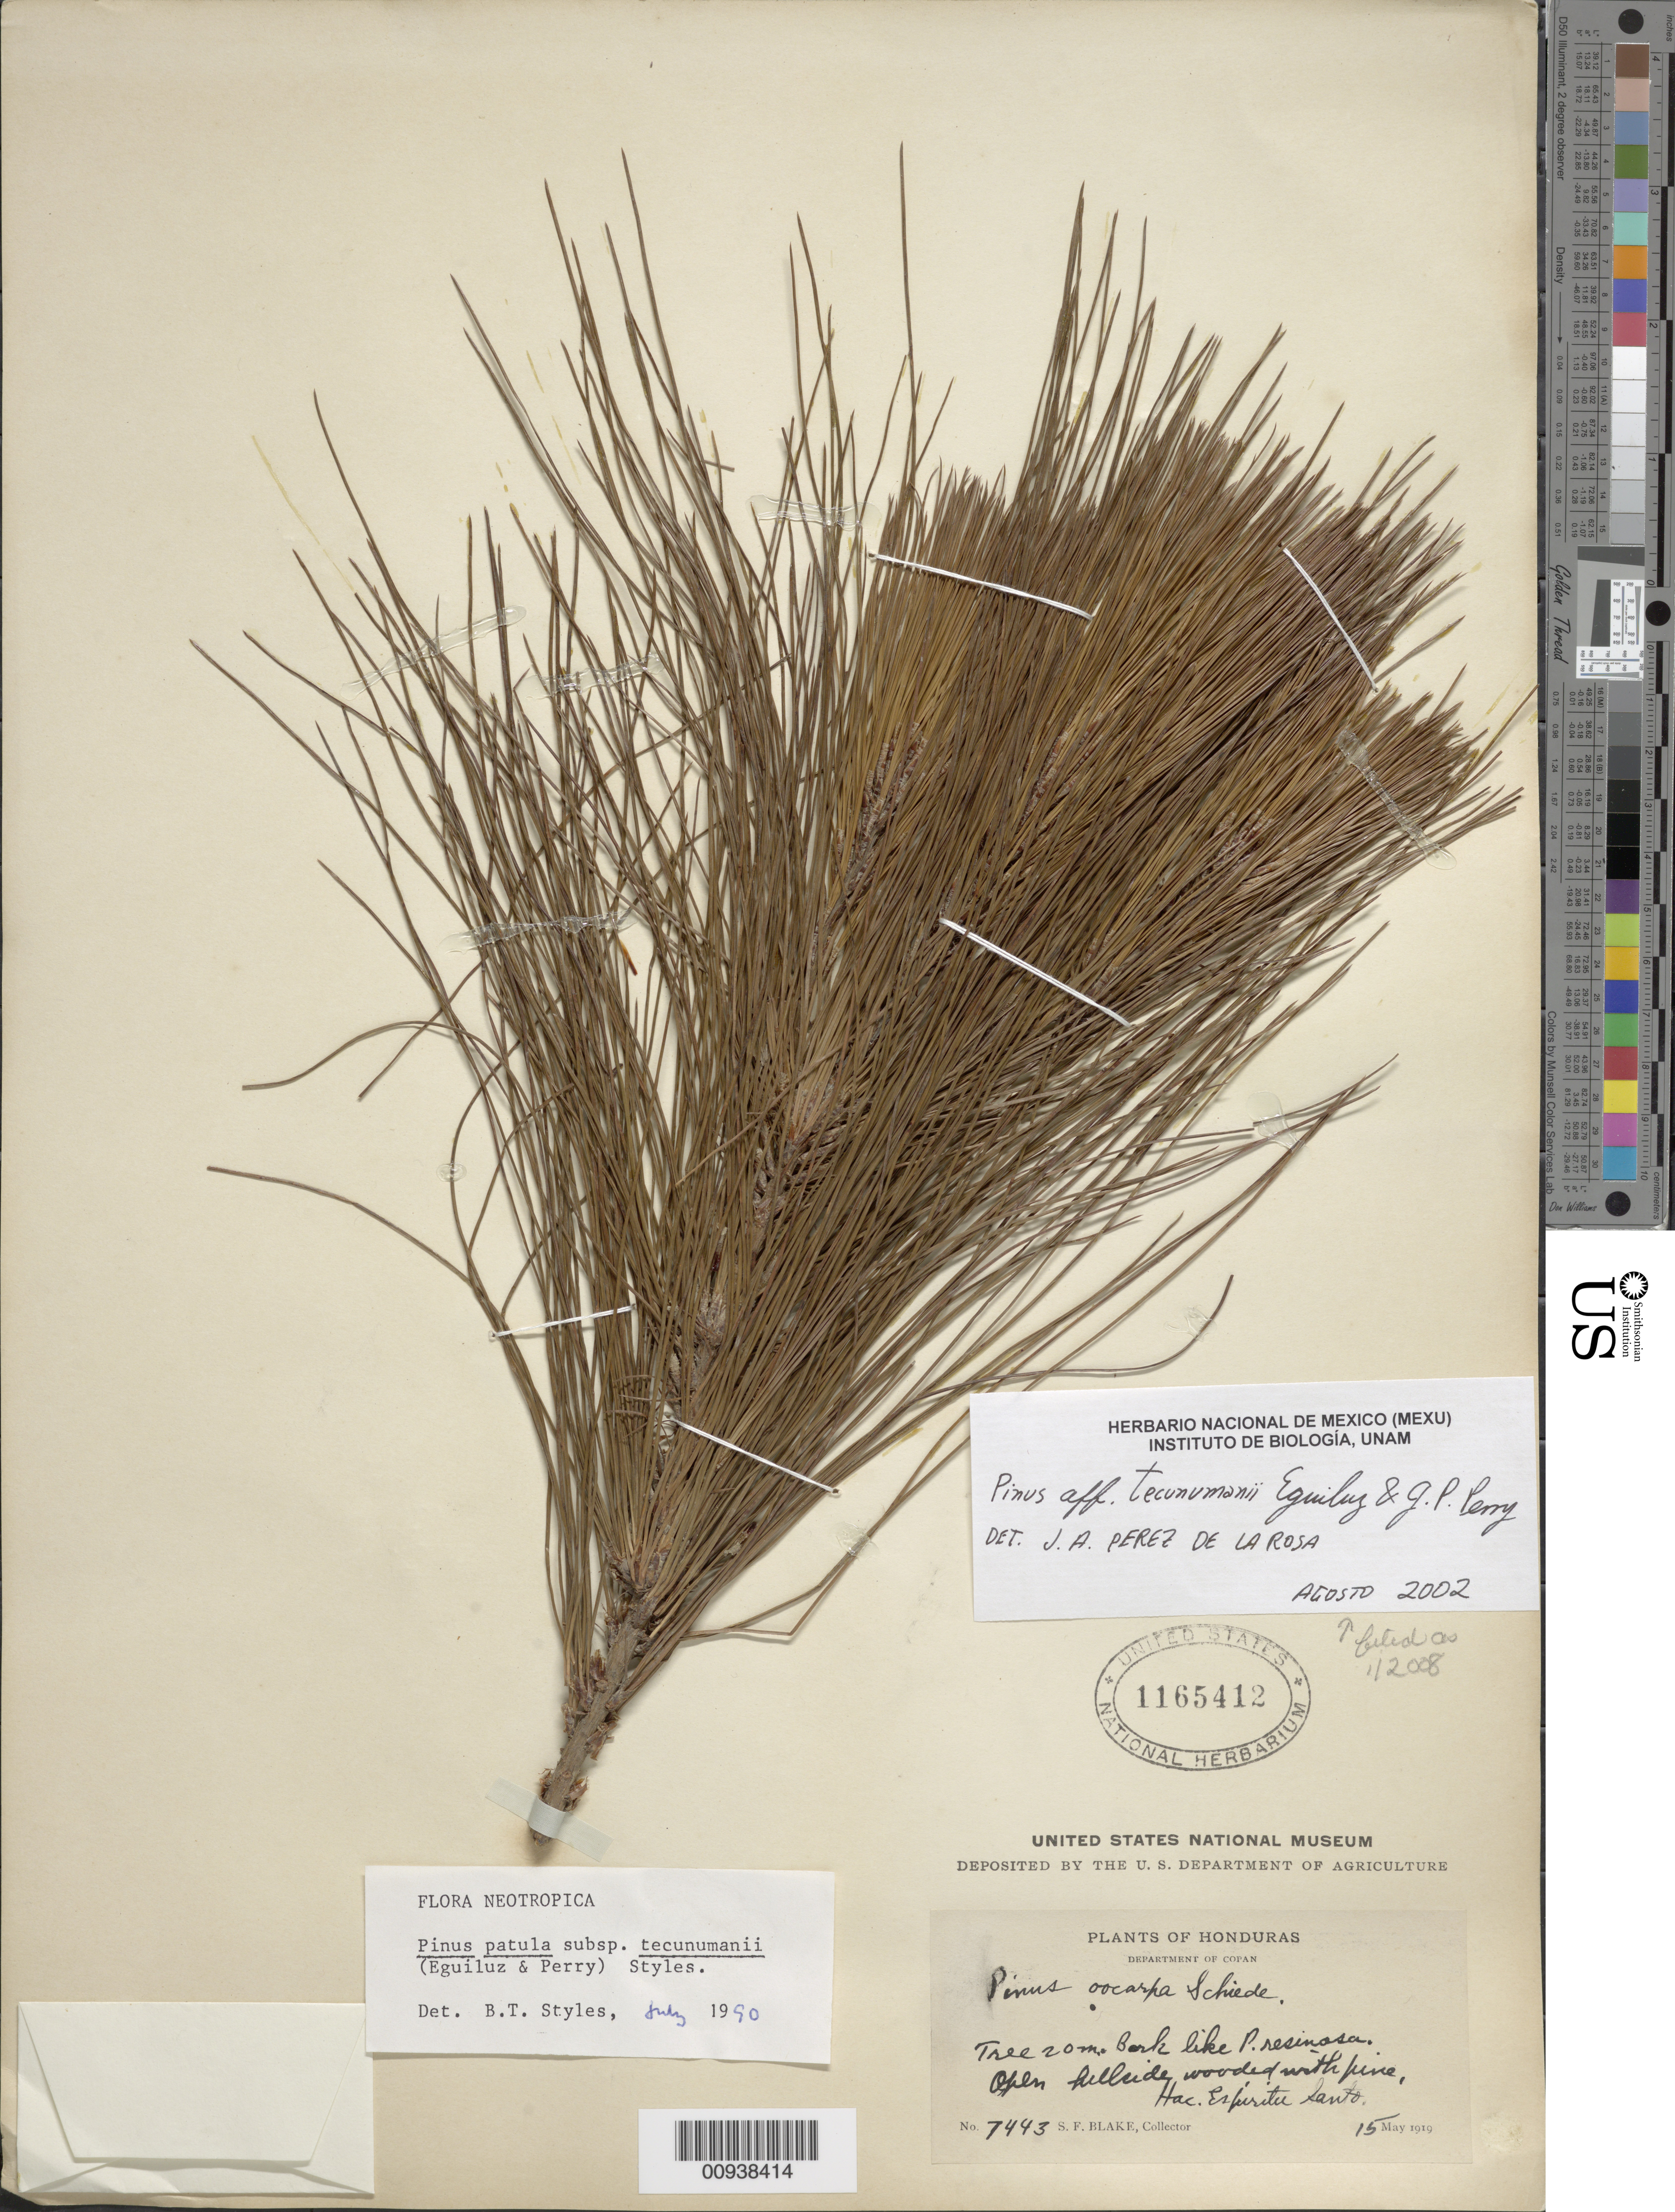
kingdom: Plantae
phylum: Tracheophyta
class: Pinopsida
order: Pinales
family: Pinaceae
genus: Pinus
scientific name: Pinus tecunumanii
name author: F. Schwerdtf. ex Eguiluz & J.P. Perry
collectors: Mrs. S. F. Blake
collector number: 7443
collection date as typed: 15 May 1919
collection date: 1919-05-15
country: Honduras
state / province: Copán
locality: Hac. Espíritu Santo.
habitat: Open hillside wooded with pine.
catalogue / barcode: US 1165412